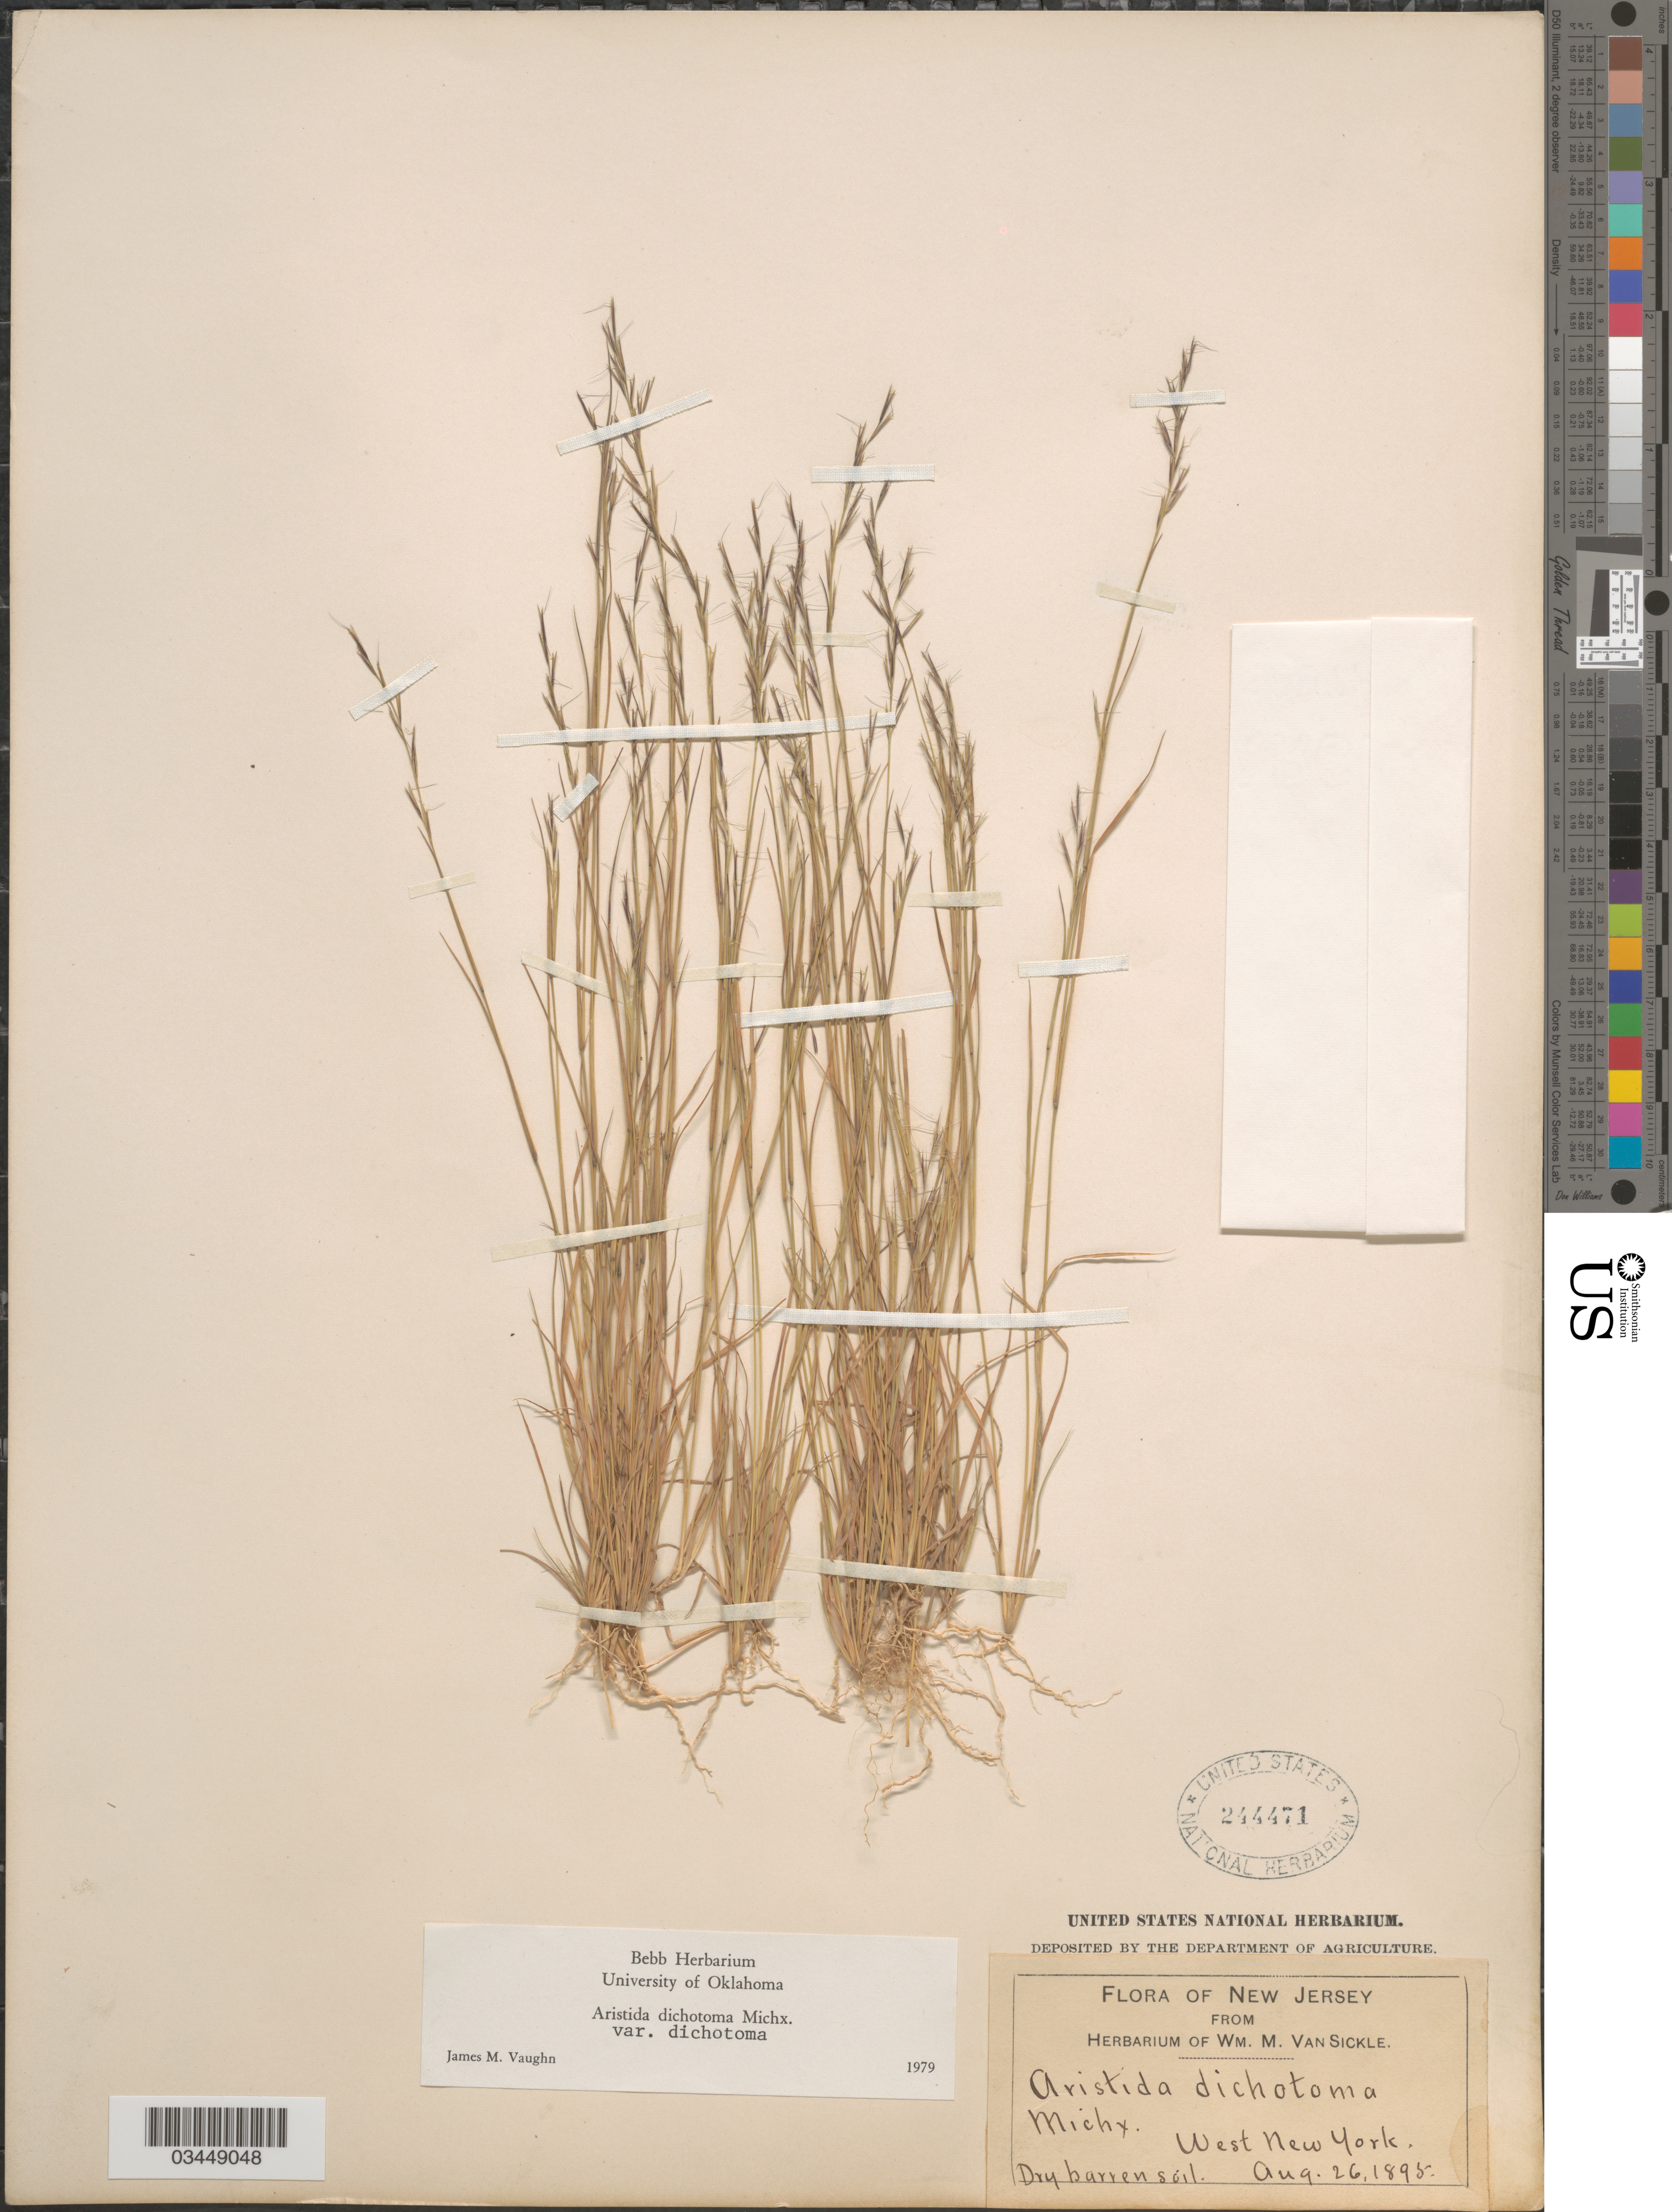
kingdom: Plantae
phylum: Tracheophyta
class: Liliopsida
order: Poales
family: Poaceae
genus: Aristida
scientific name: Aristida dichotoma var. dichotoma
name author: Michx.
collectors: W. M. Van Sickle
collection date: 1898-08-26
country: United States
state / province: New York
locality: West New York.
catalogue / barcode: US 244471